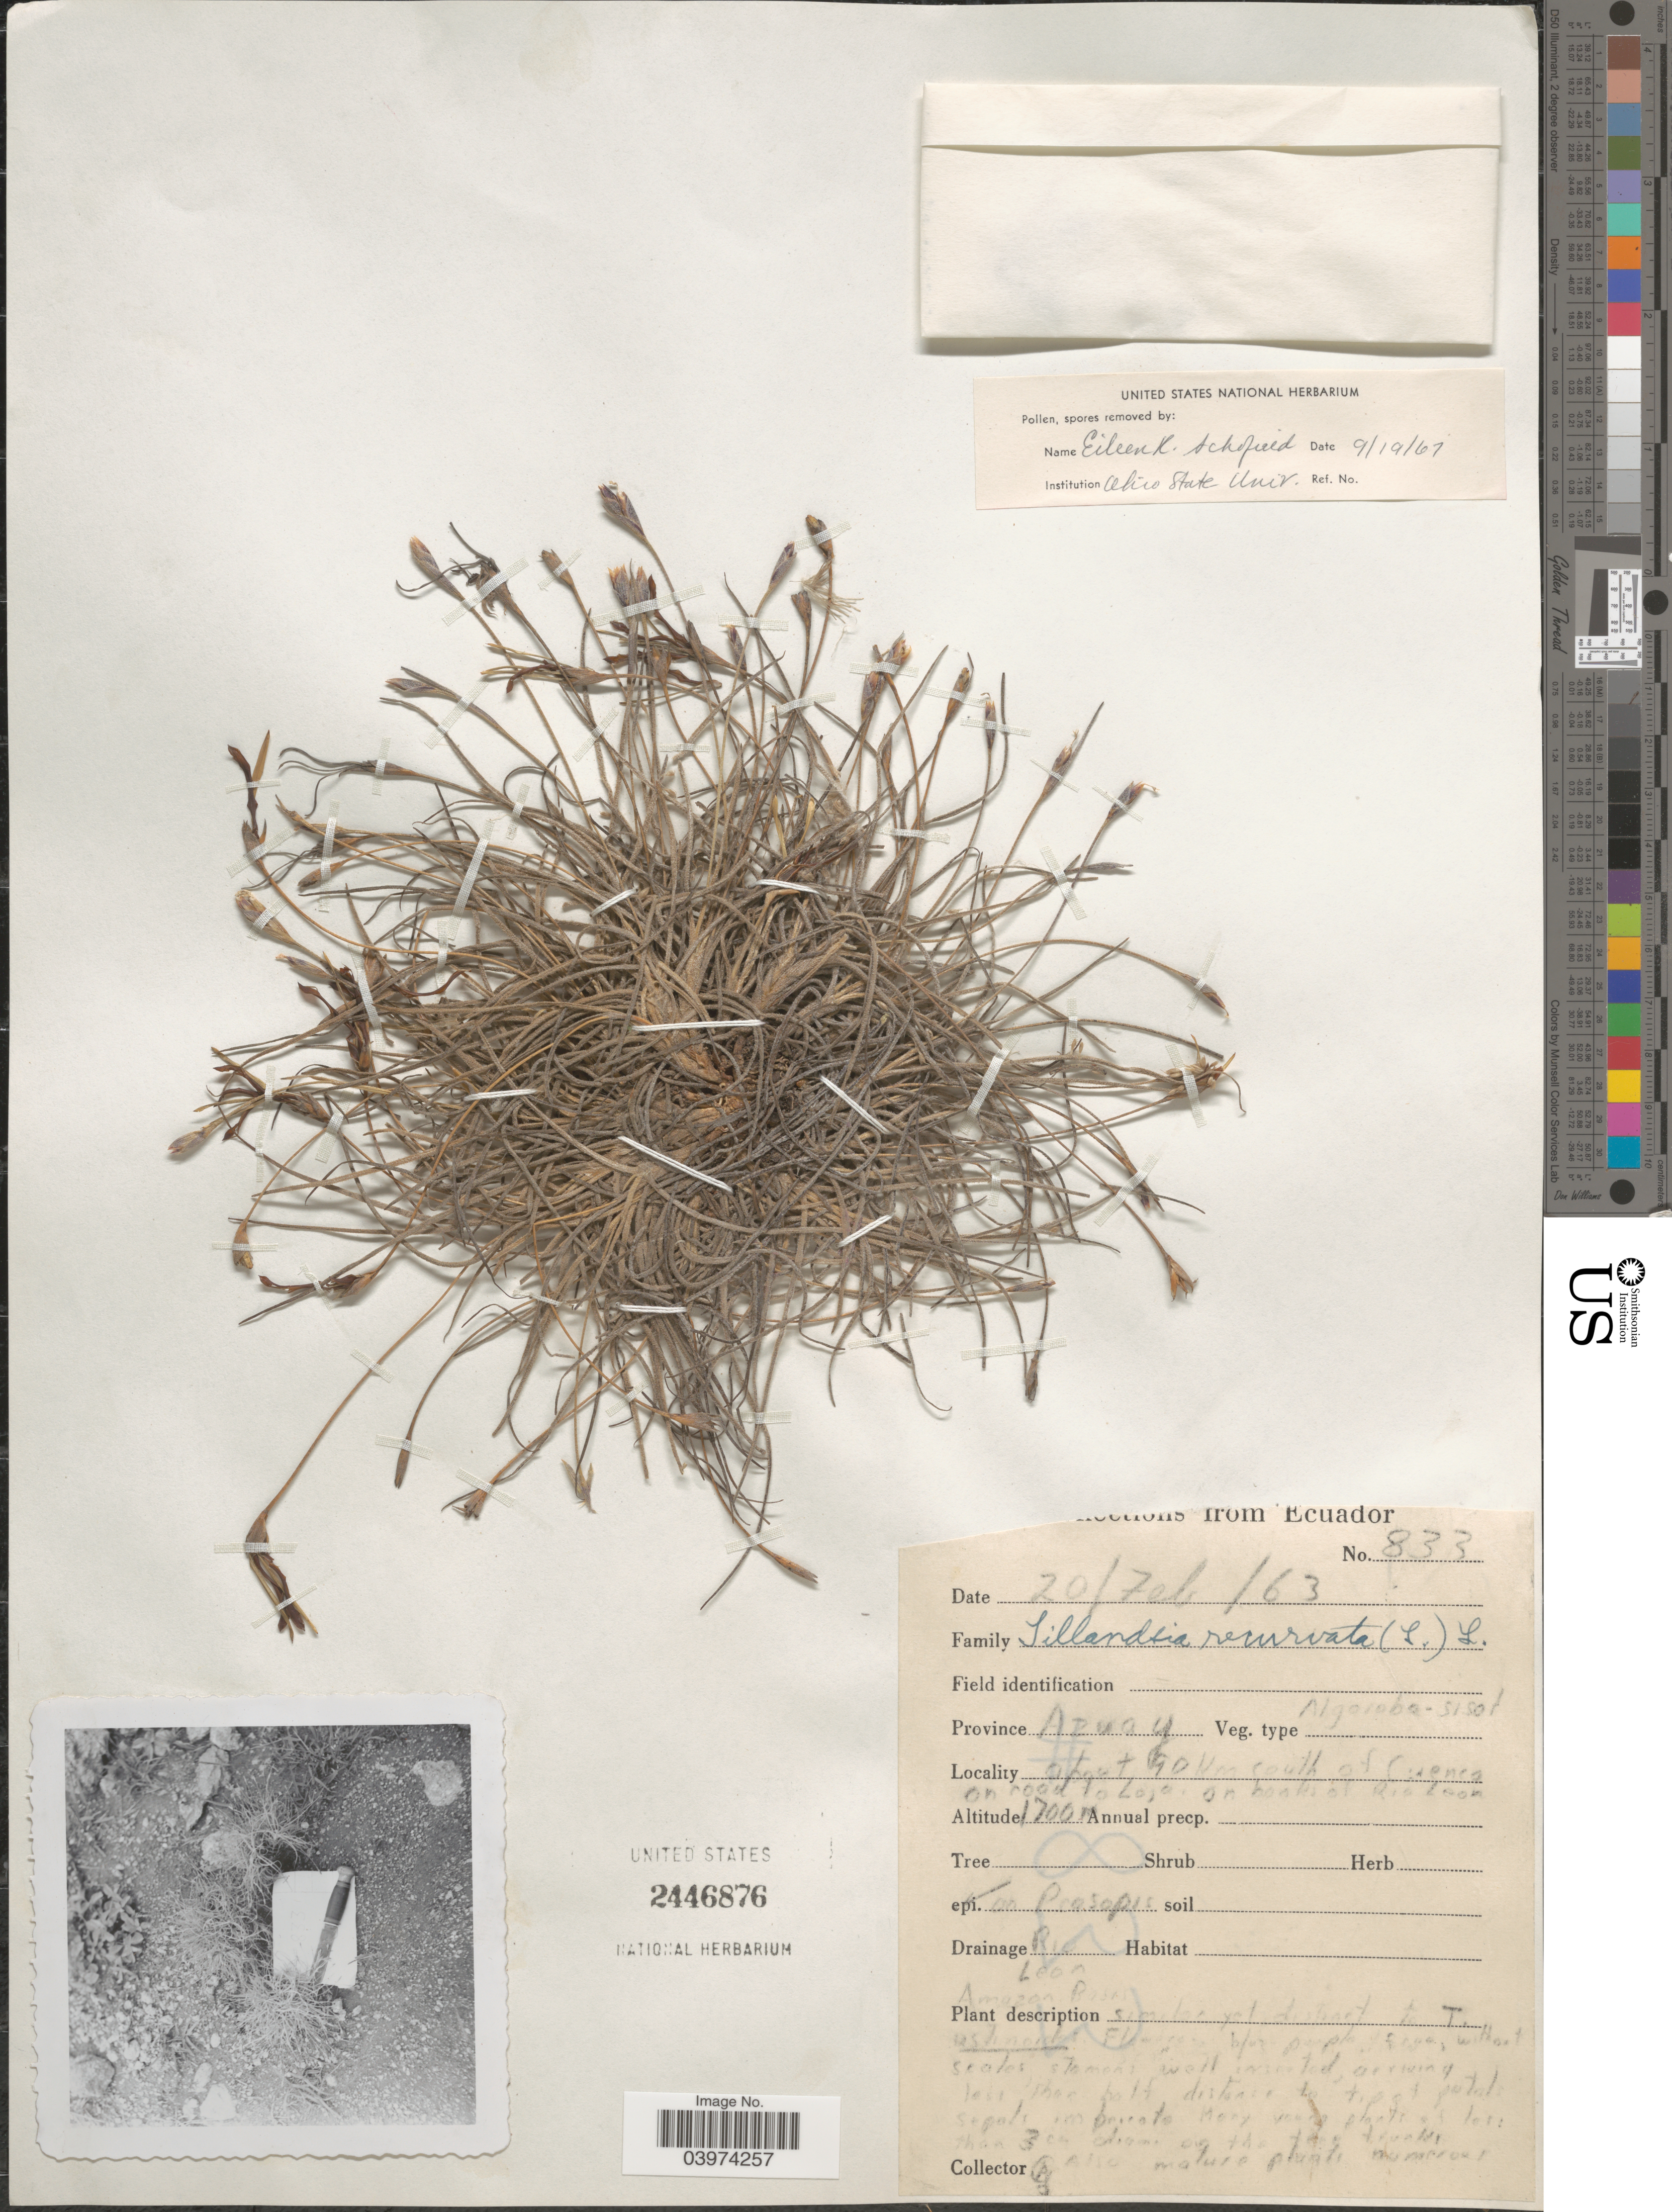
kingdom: Plantae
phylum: Tracheophyta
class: Liliopsida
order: Poales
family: Bromeliaceae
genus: Tillandsia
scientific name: Tillandsia recurvata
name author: L.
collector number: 833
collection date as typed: Transcribed d/m/y: 20/2/63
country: Ecuador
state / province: Azuay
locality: About 90 Km south of Cuenca on road to Loja on banks of Rio Leon.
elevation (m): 1700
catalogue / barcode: US 2446876